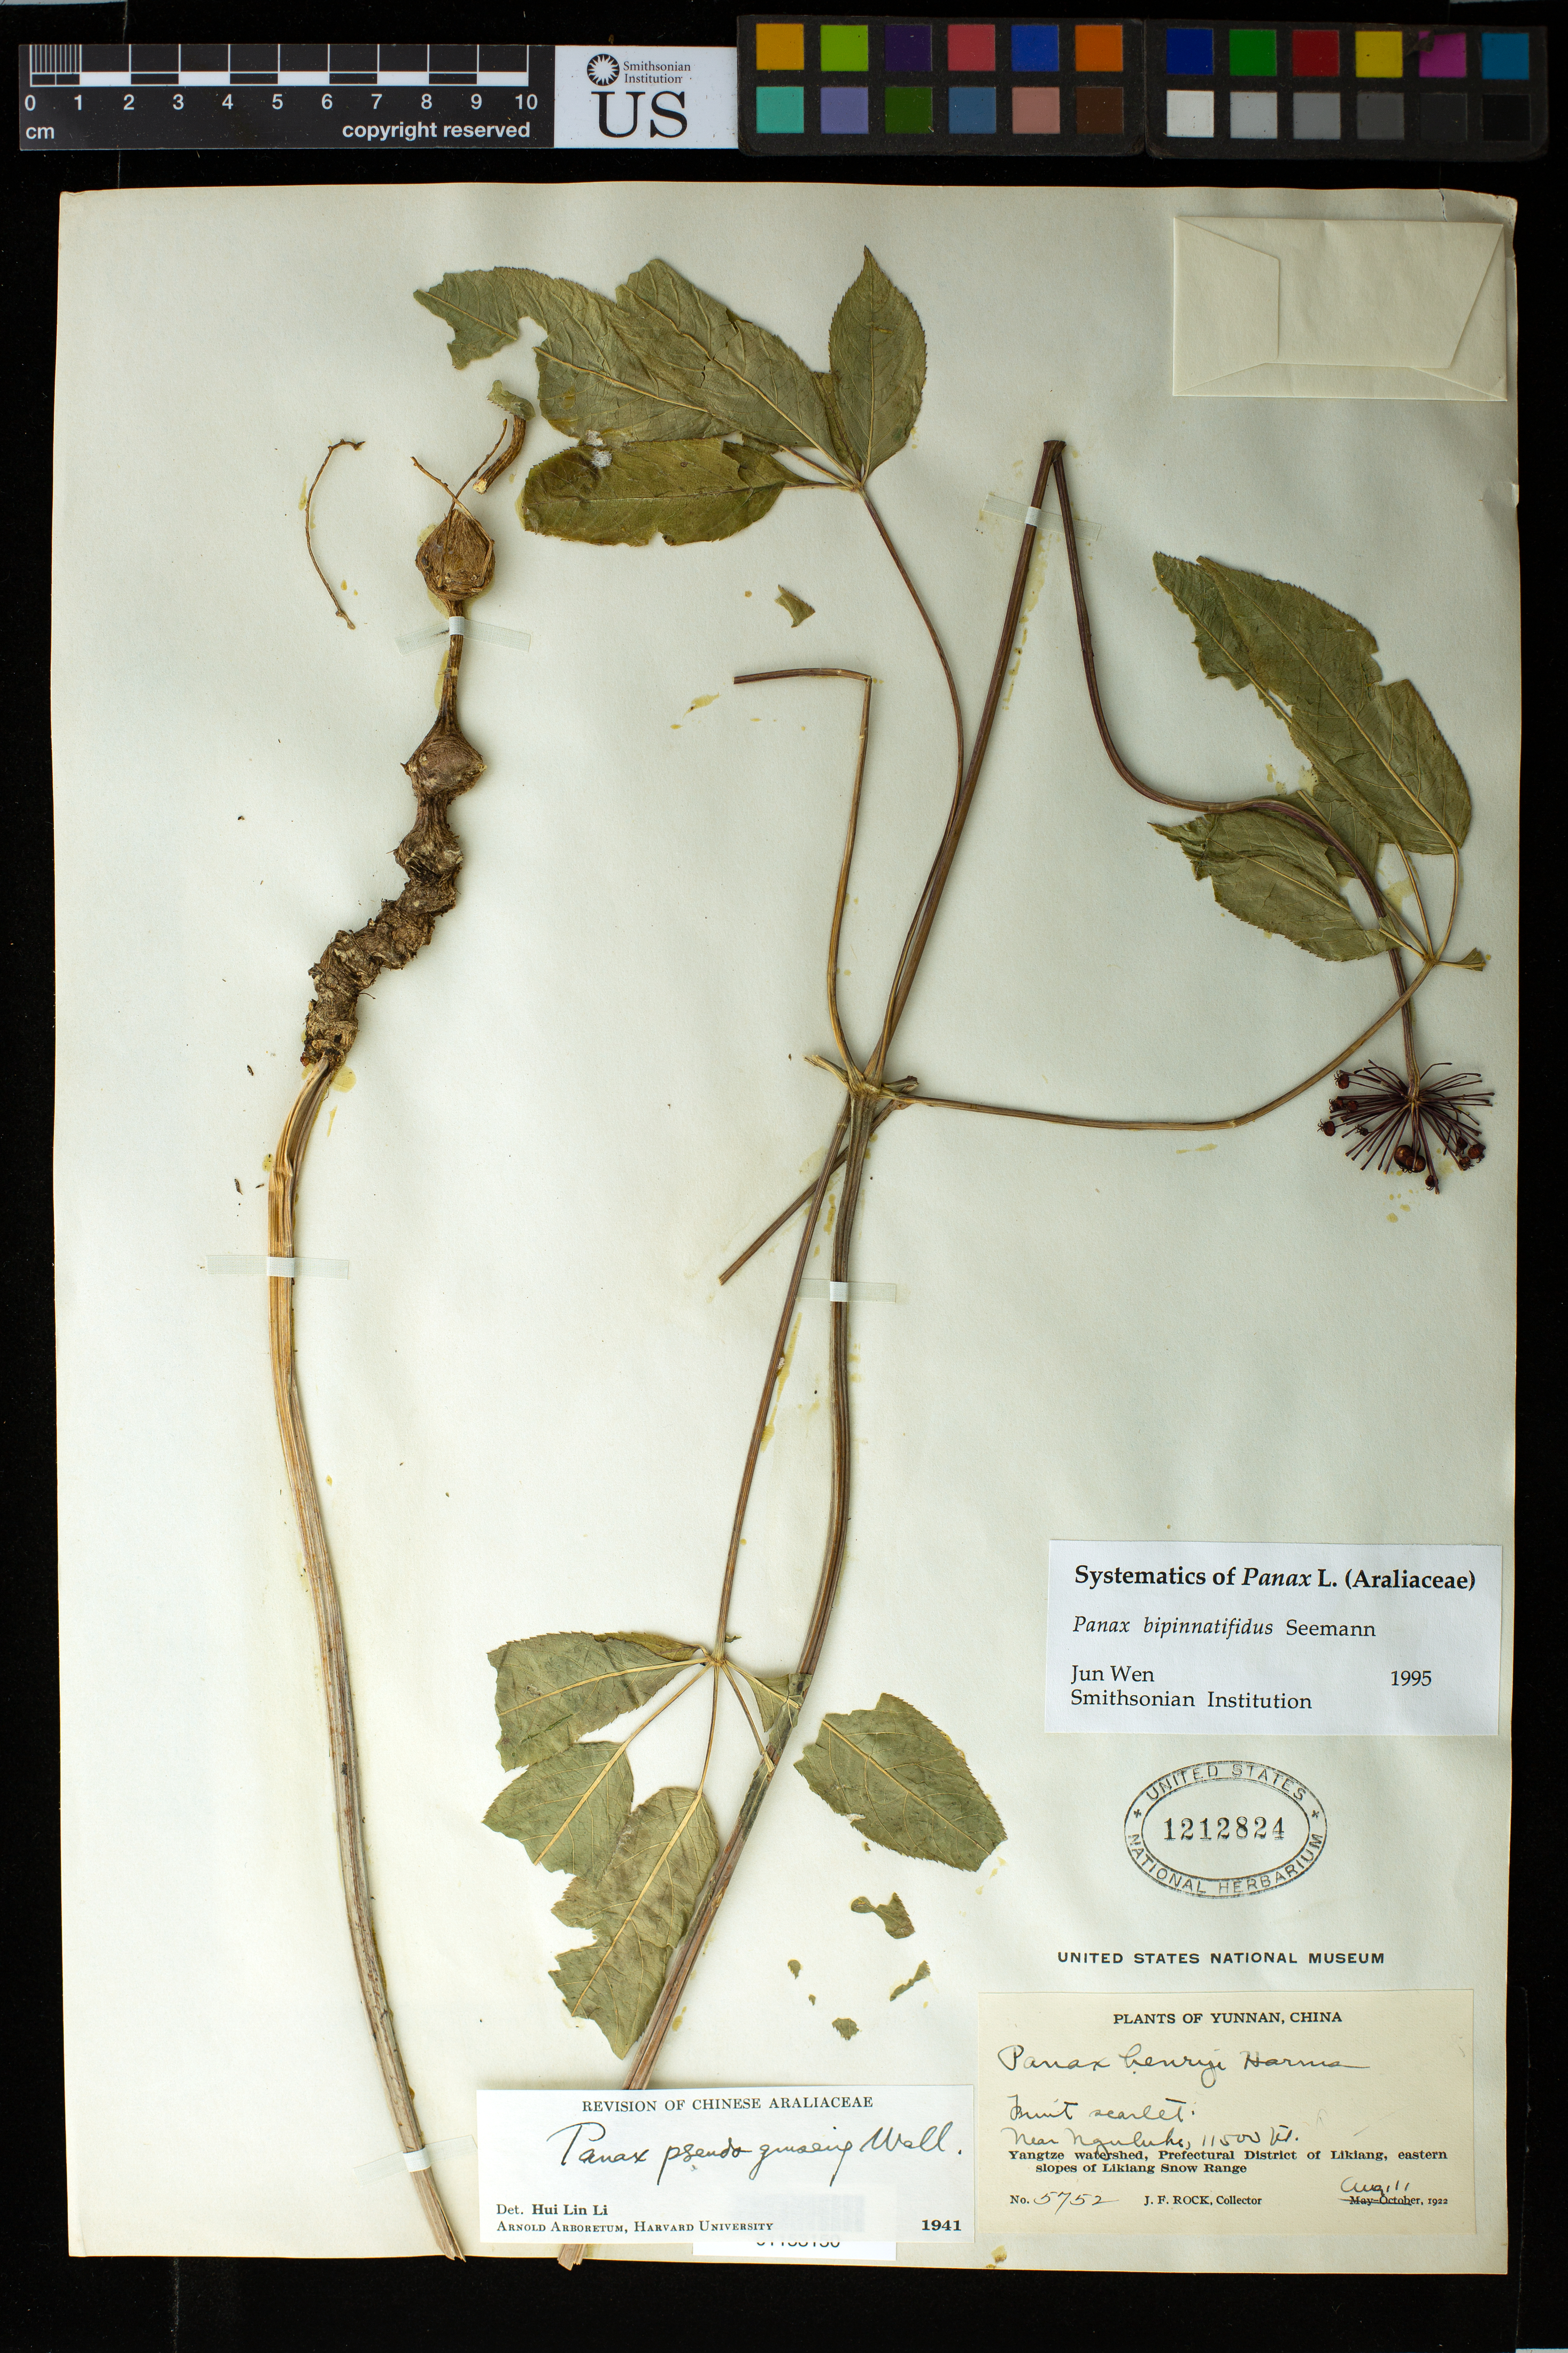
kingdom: Plantae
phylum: Tracheophyta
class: Magnoliopsida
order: Apiales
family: Araliaceae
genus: Panax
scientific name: Panax bipinnatifidus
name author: Seem.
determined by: Wen, Jun, (BOT), Smithsonian Institution - National Museum of Natural History (UNITED STATES)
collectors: J. F. Rock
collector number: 5752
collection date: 1922-08-11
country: China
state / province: Yunnan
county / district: Prefectural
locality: Yangtze watershed, Prefectural District of Likiang, eastern slopes of Likiang Snow Range.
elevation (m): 3505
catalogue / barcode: US 1212824